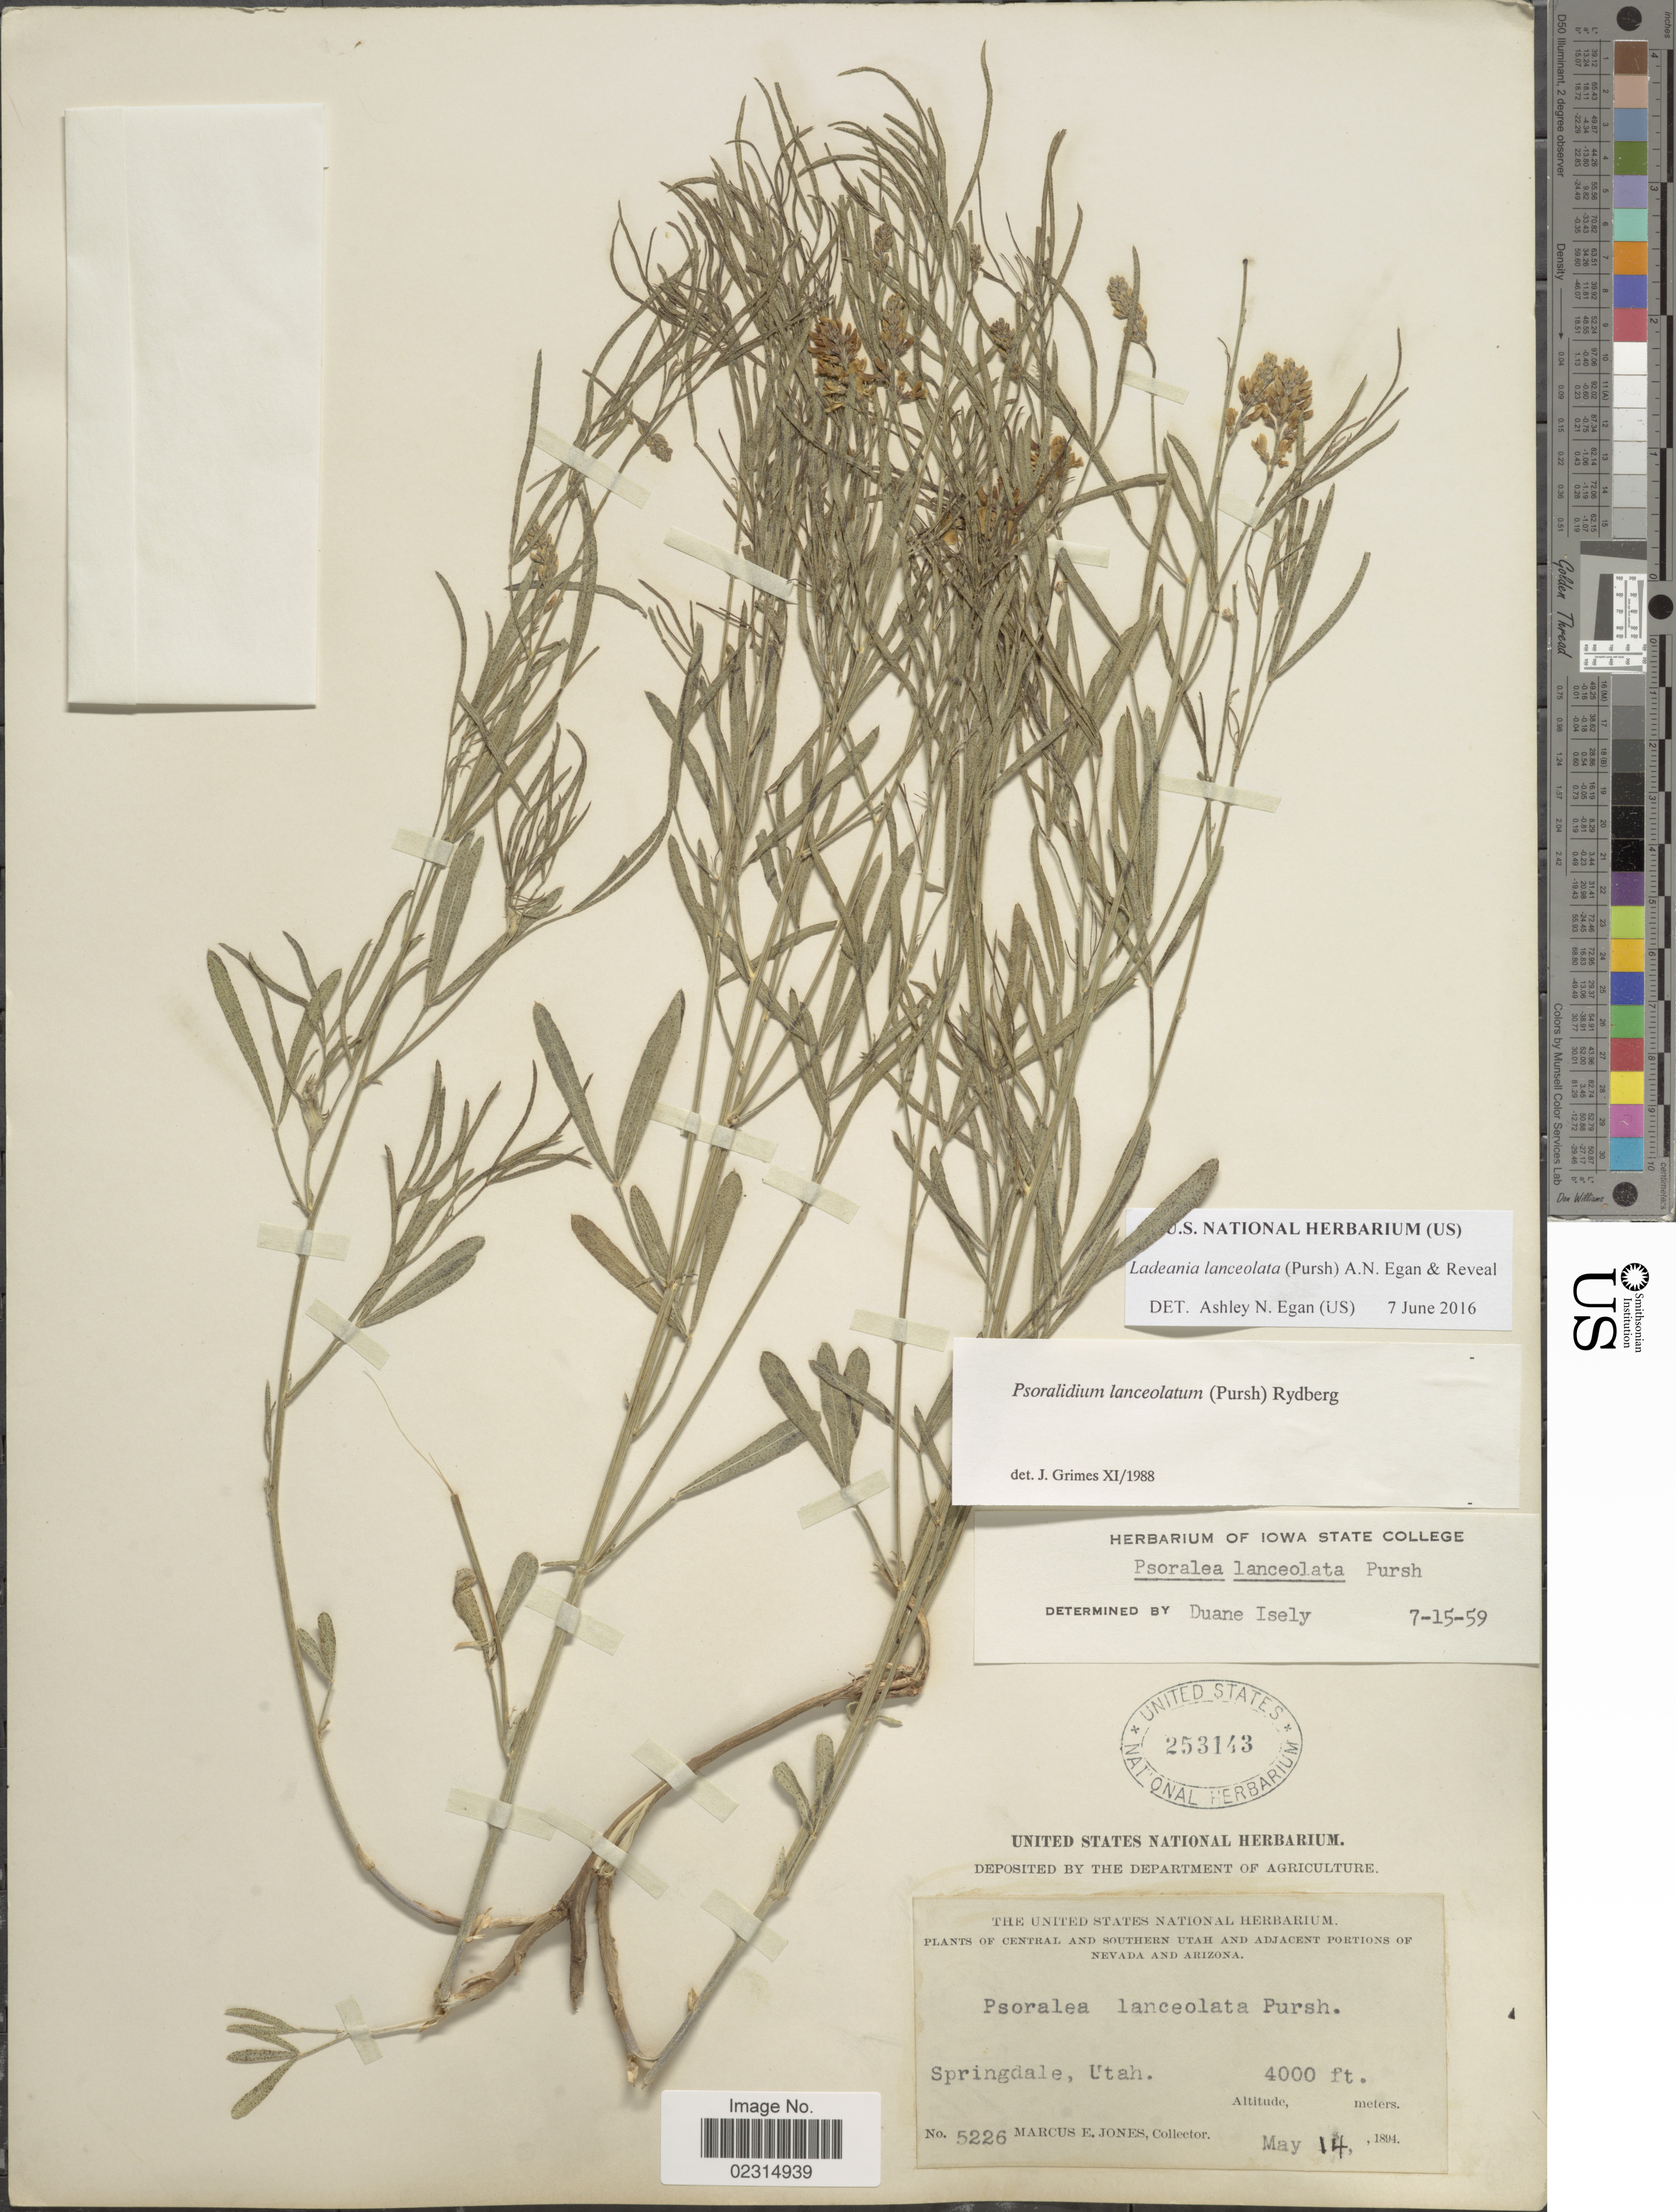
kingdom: Plantae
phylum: Tracheophyta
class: Magnoliopsida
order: Fabales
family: Fabaceae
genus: Ladeania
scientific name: Ladeania lanceolata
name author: (Pursh) A.N. Egan & Reveal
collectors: M. E. Jones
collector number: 5226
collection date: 1894-05-14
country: United States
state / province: Utah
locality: Central and Southern Utah and Adjacent Portions of Nevada and Arizona, Springdale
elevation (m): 1219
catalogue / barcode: US 253143